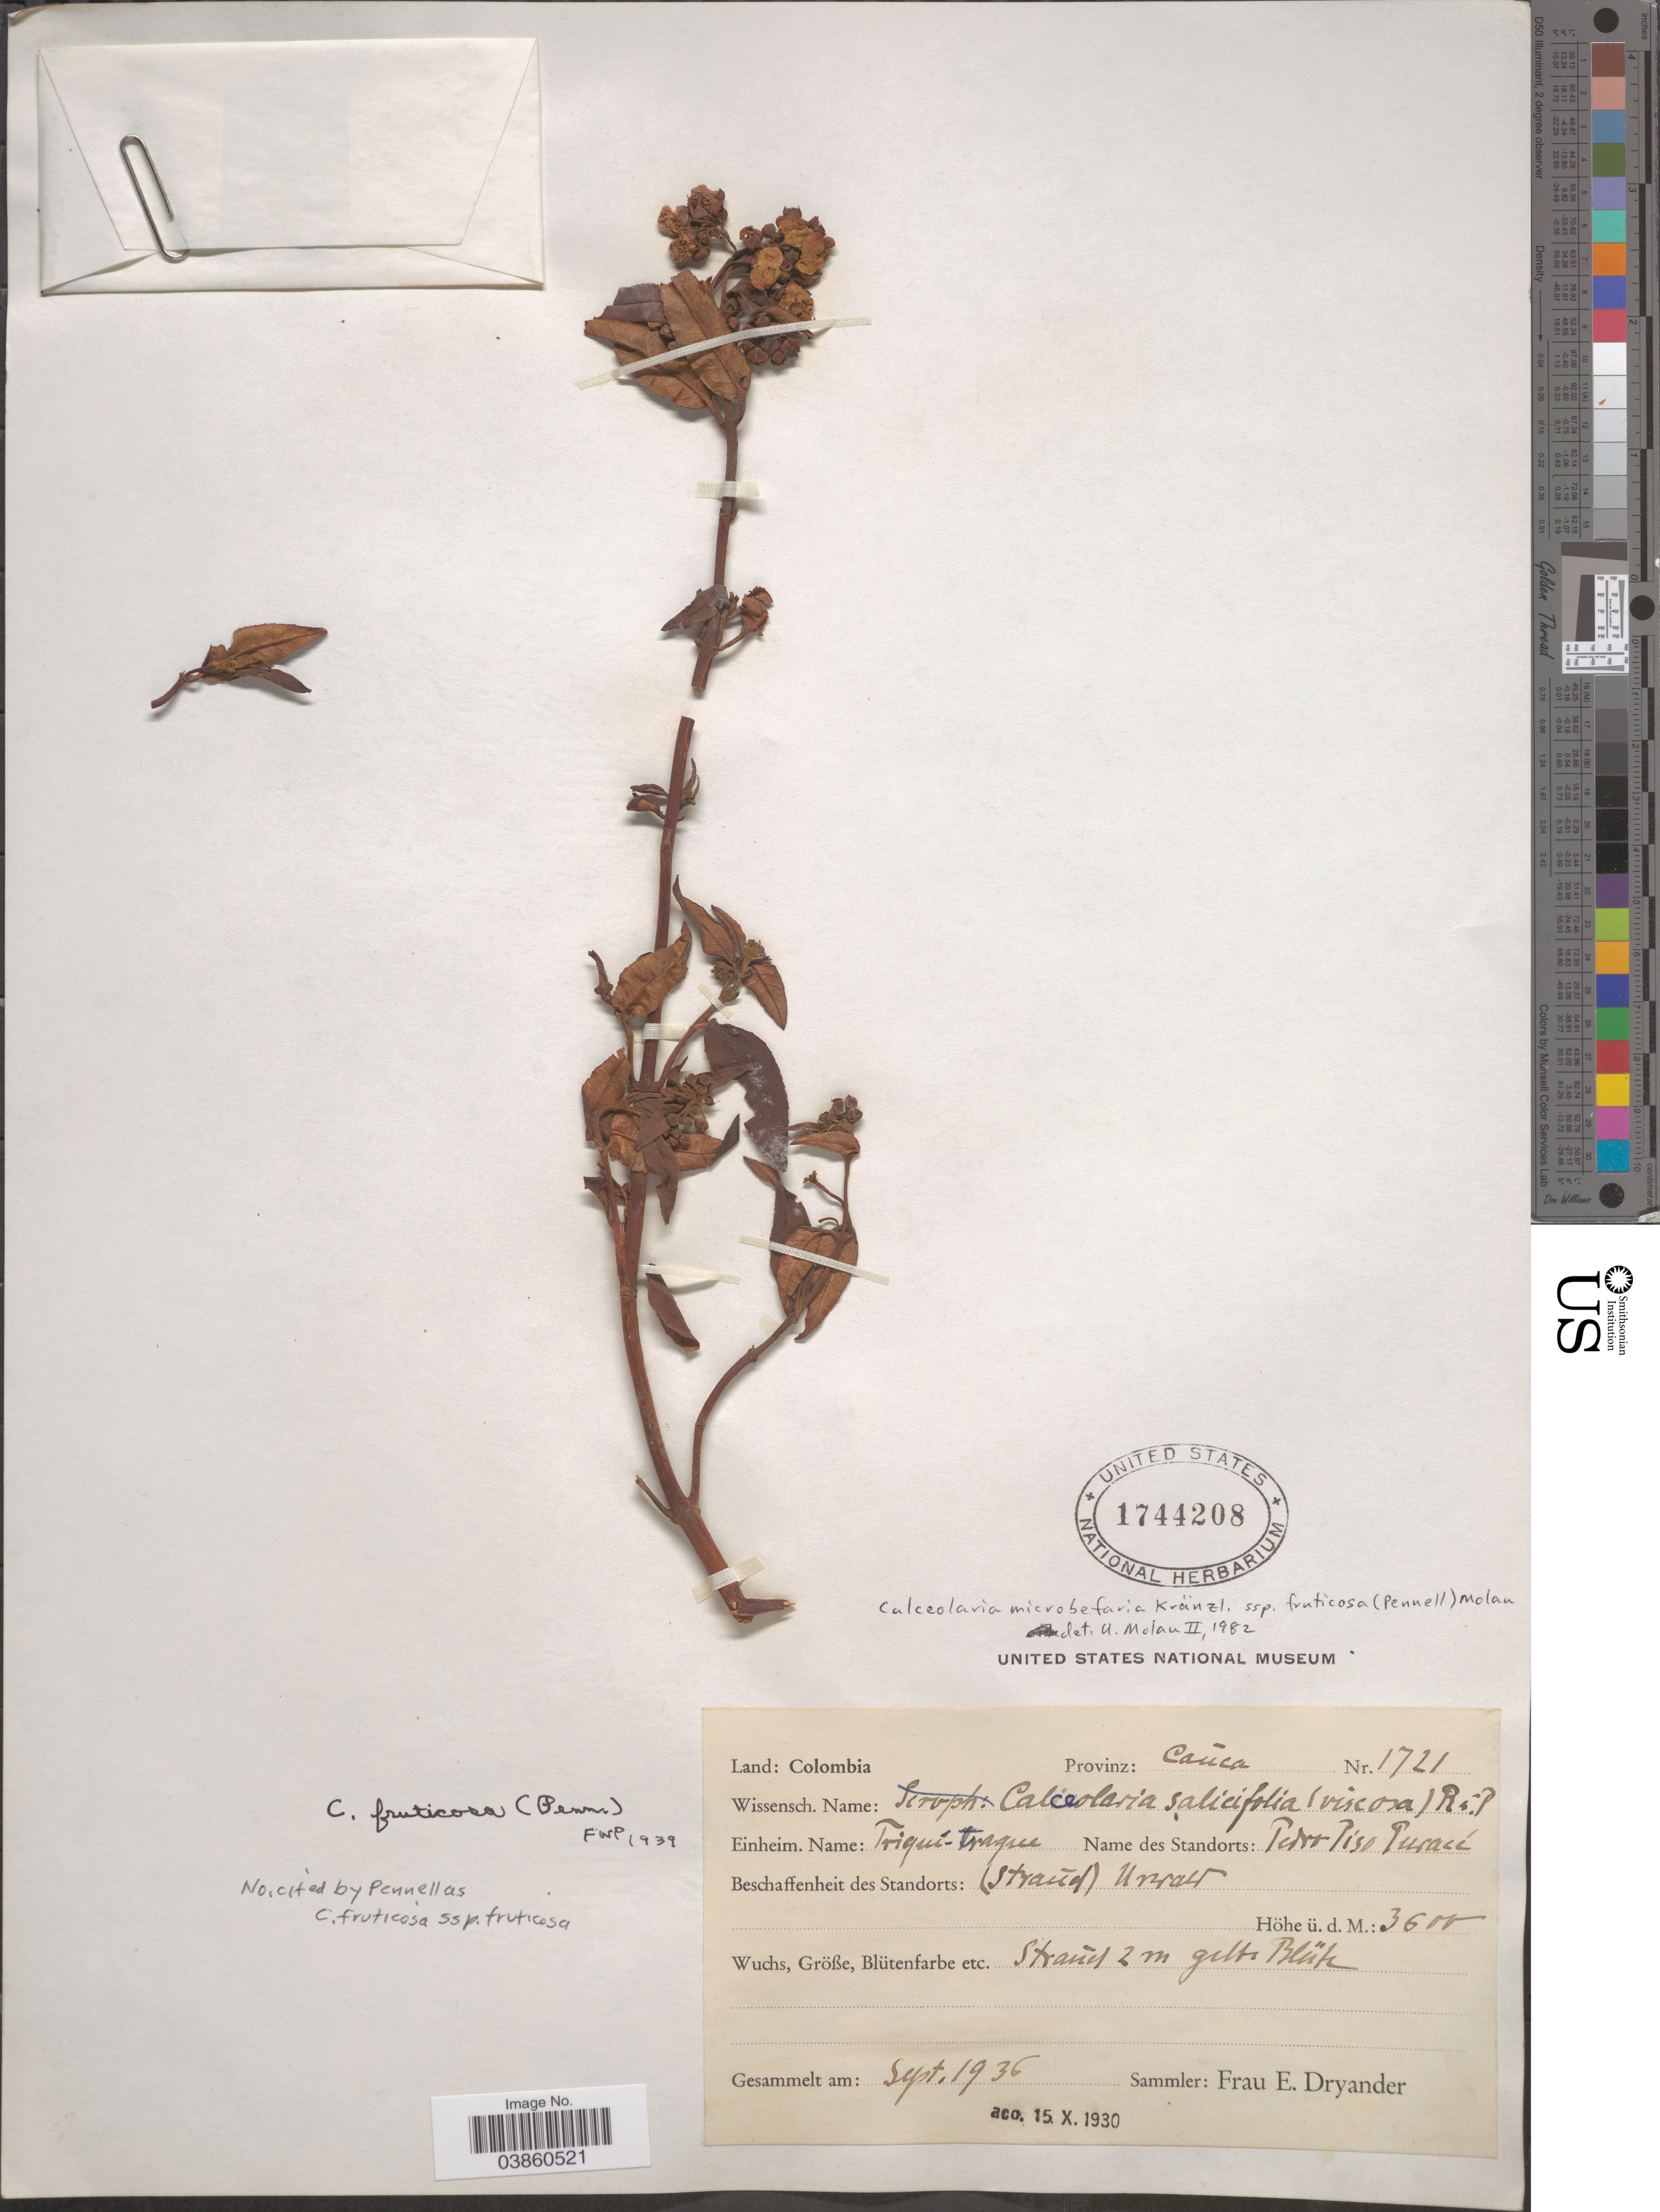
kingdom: Plantae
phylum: Tracheophyta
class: Magnoliopsida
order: Lamiales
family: Calceolariaceae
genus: Calceolaria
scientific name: Calceolaria microbefaria subsp. fruticosa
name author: (Pennell) Molau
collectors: F. Dryander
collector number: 1721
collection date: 1936-09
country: Colombia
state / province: Cauca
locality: Pedro Piso Puracé.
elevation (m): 3600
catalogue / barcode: US 1744208